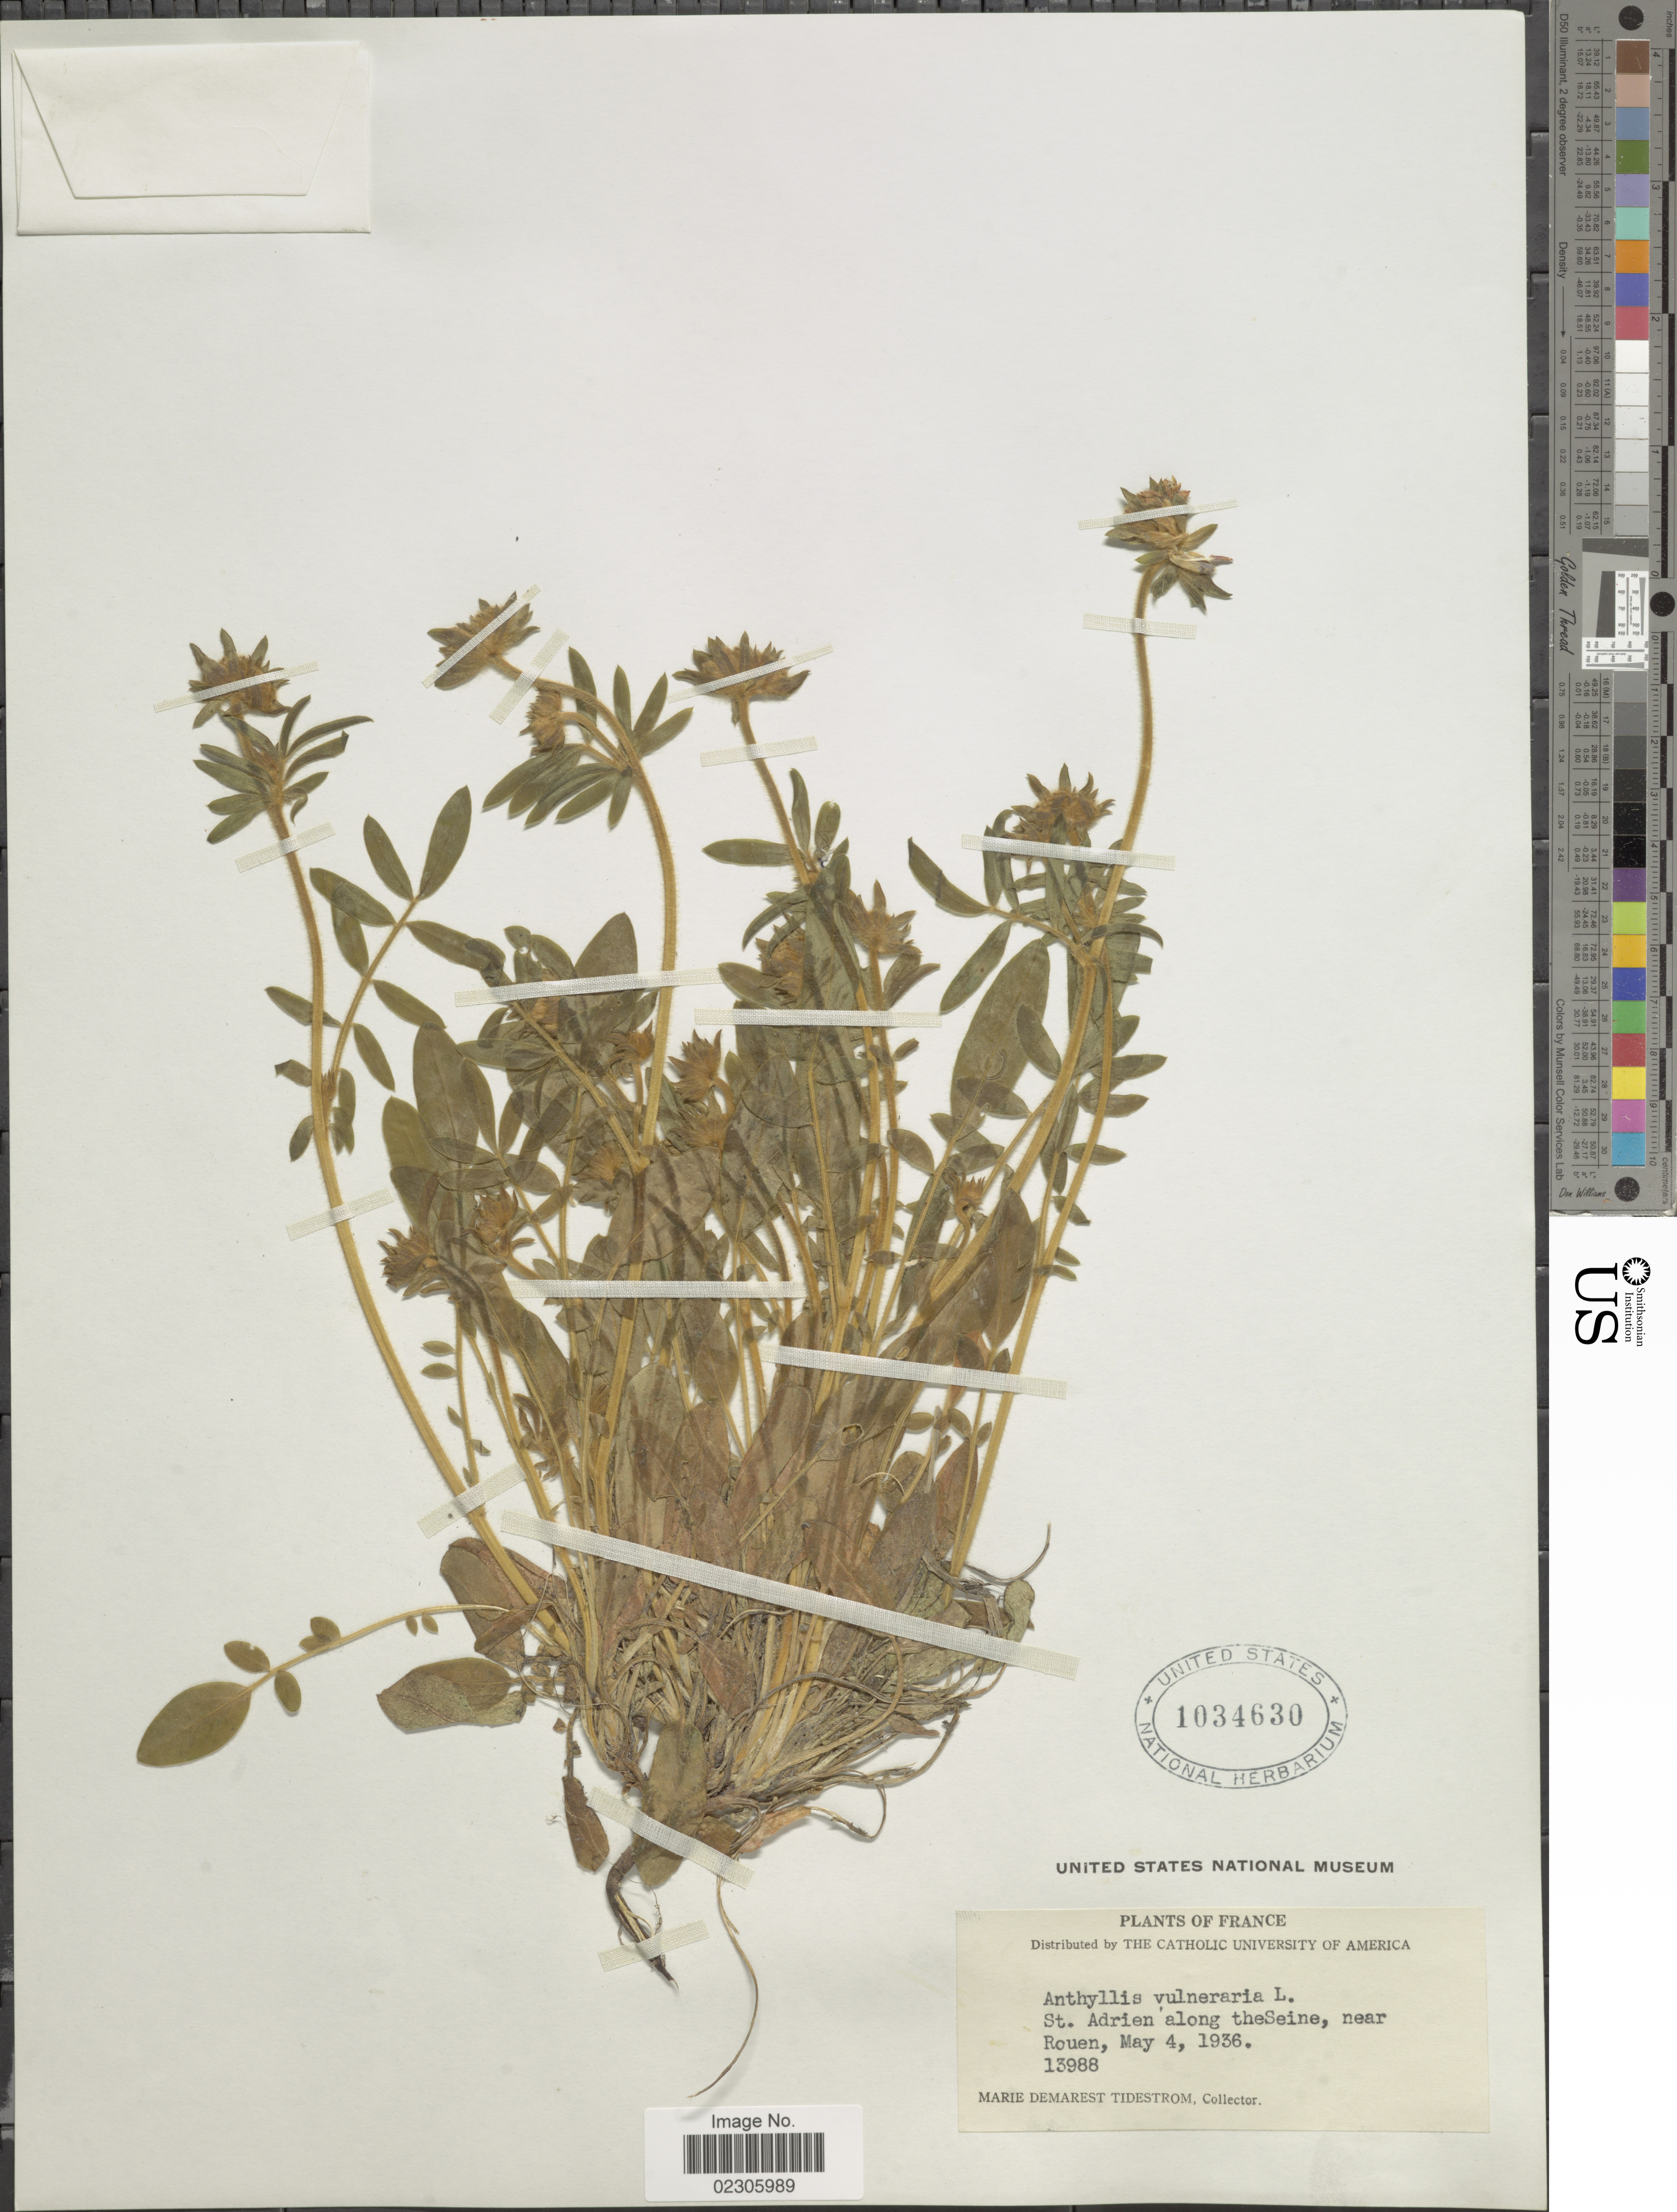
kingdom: Plantae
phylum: Tracheophyta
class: Magnoliopsida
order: Fabales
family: Fabaceae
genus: Anthyllis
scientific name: Anthyllis vulneraria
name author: L.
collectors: M. Tidestrom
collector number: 13988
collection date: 1936-05-04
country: France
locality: St. Adrien along the Seine, near Rouen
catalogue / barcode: US 1034630